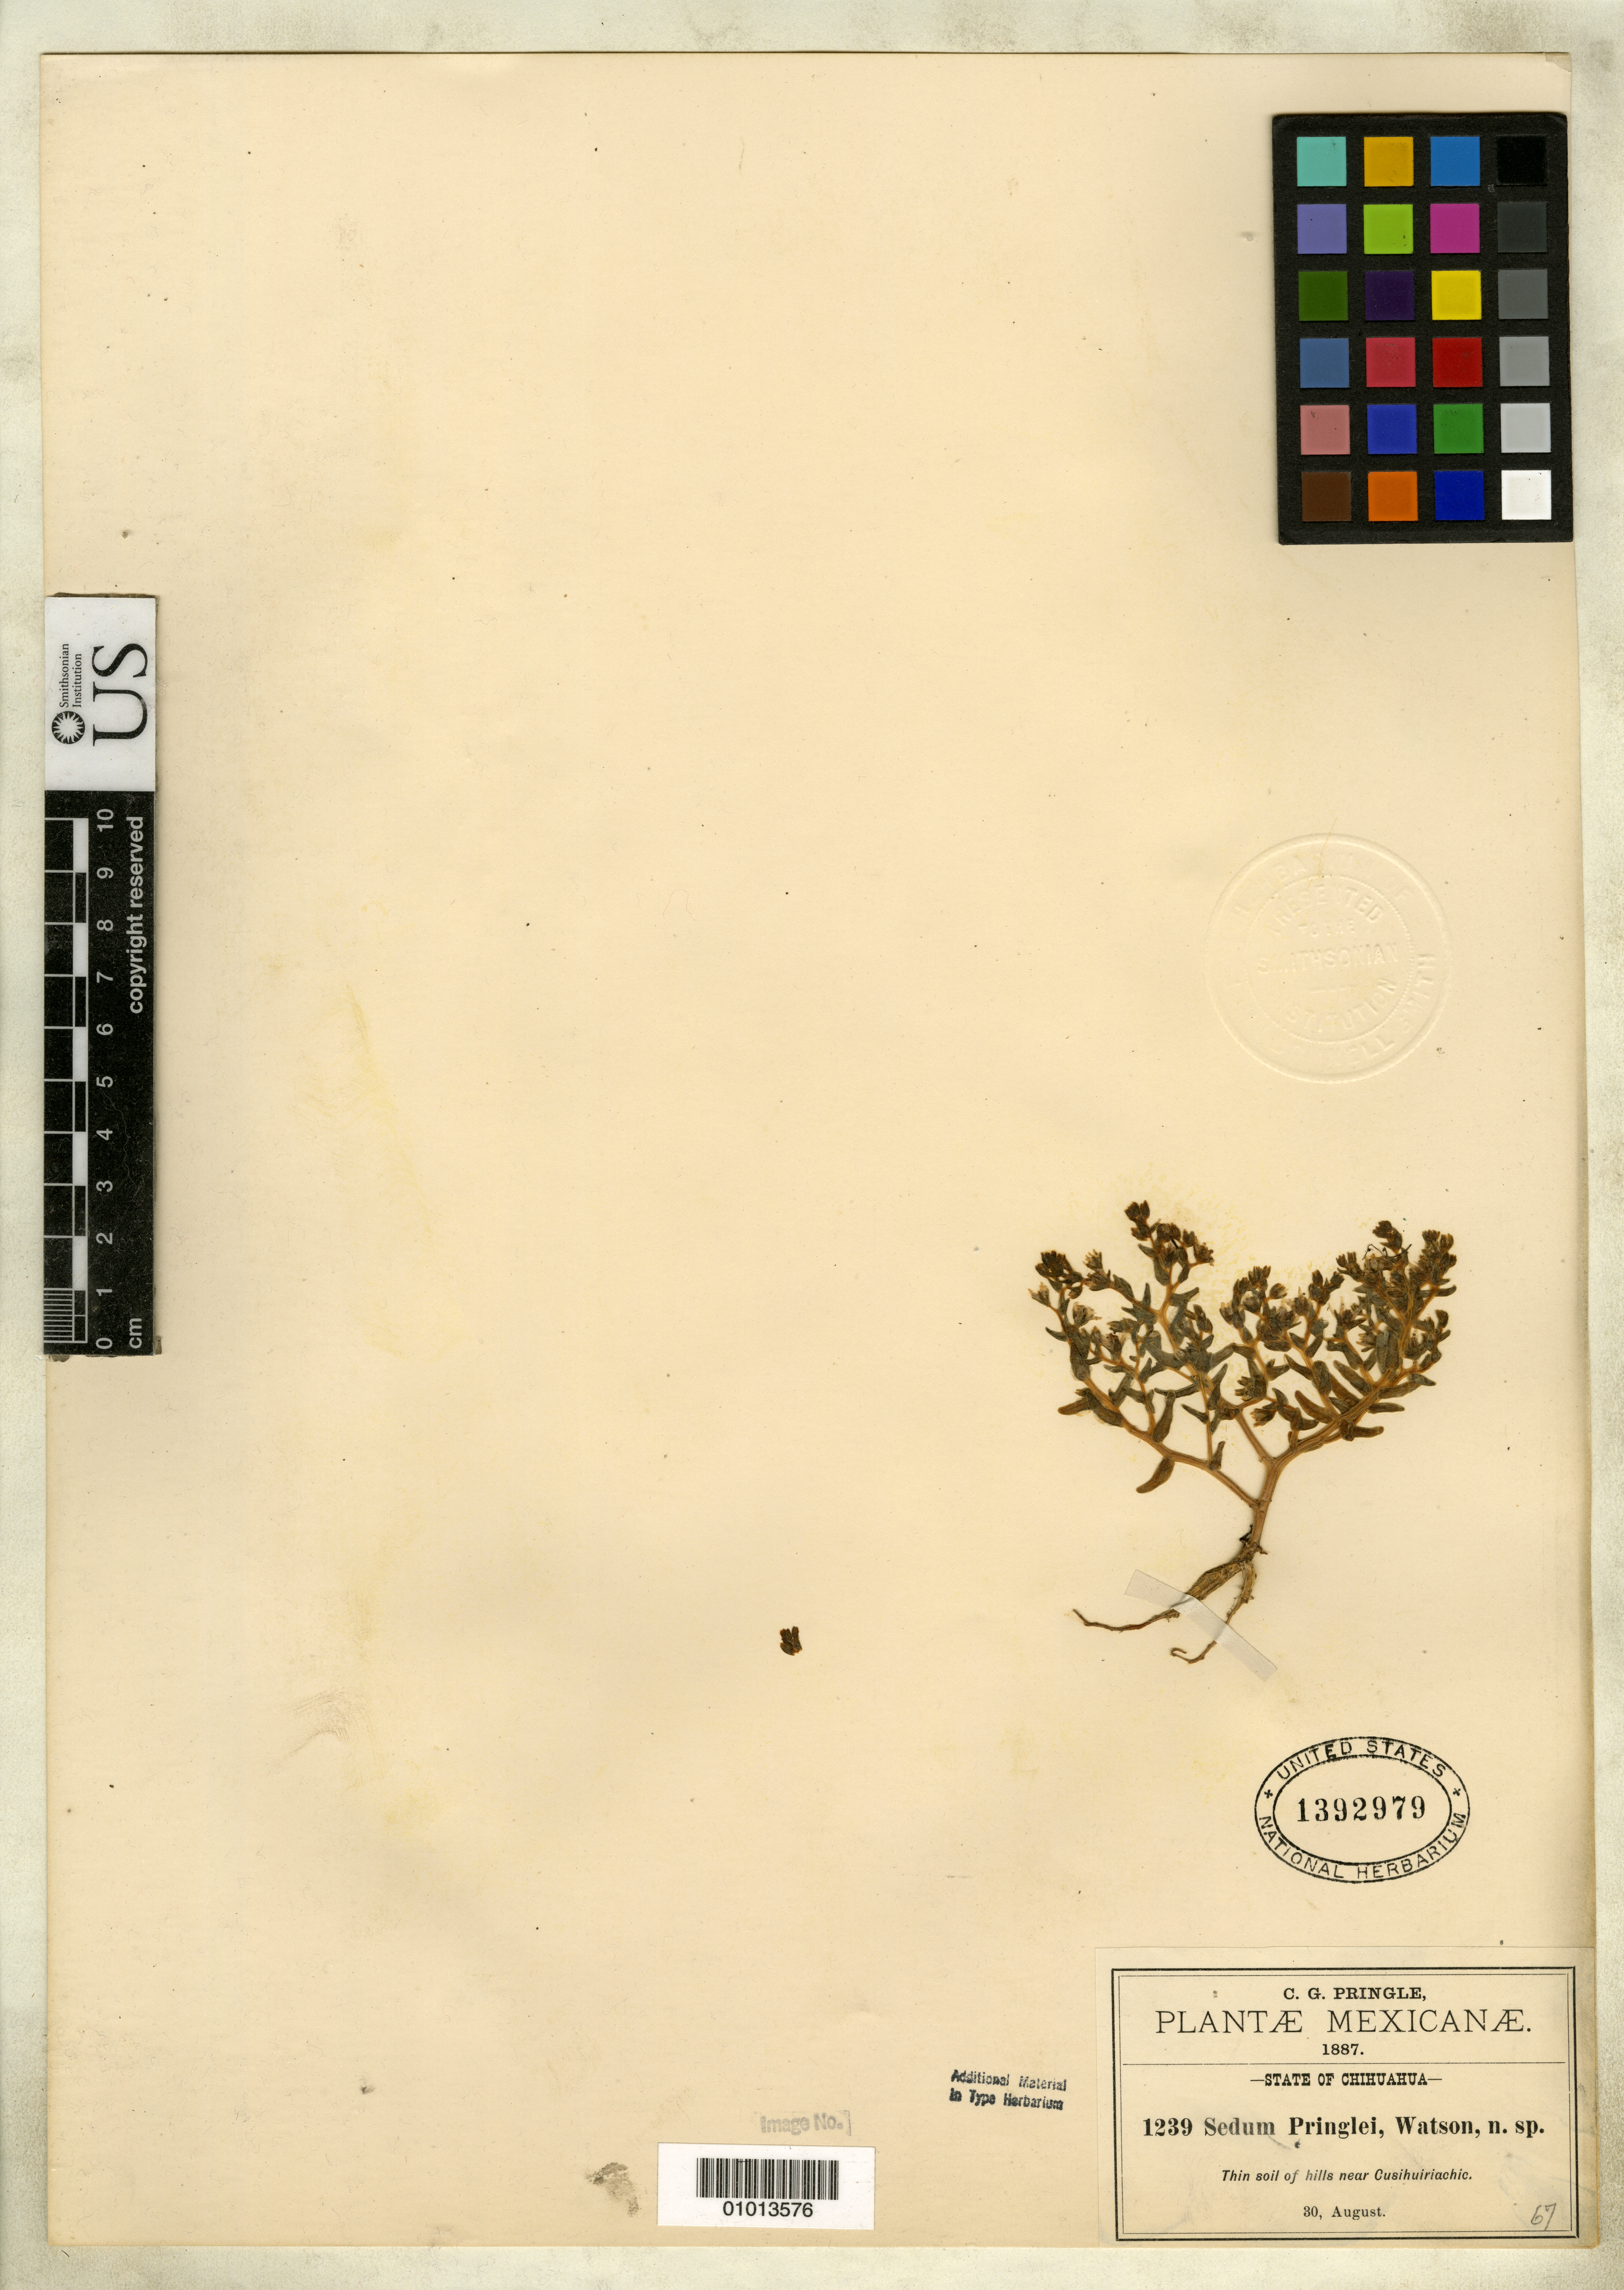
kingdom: Plantae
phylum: Tracheophyta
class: Magnoliopsida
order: Saxifragales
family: Crassulaceae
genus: Sedum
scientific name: Sedum pringlei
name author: S. Watson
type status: Isotype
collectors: C. G. Pringle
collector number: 1239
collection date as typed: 30 Aug 1887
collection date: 1887-08-30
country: Mexico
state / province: Chihuahua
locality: Thin soils of hills near Cusihuiriachic.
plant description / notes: Specimen ex John Donnell Smith herbarium.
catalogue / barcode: US 1392979